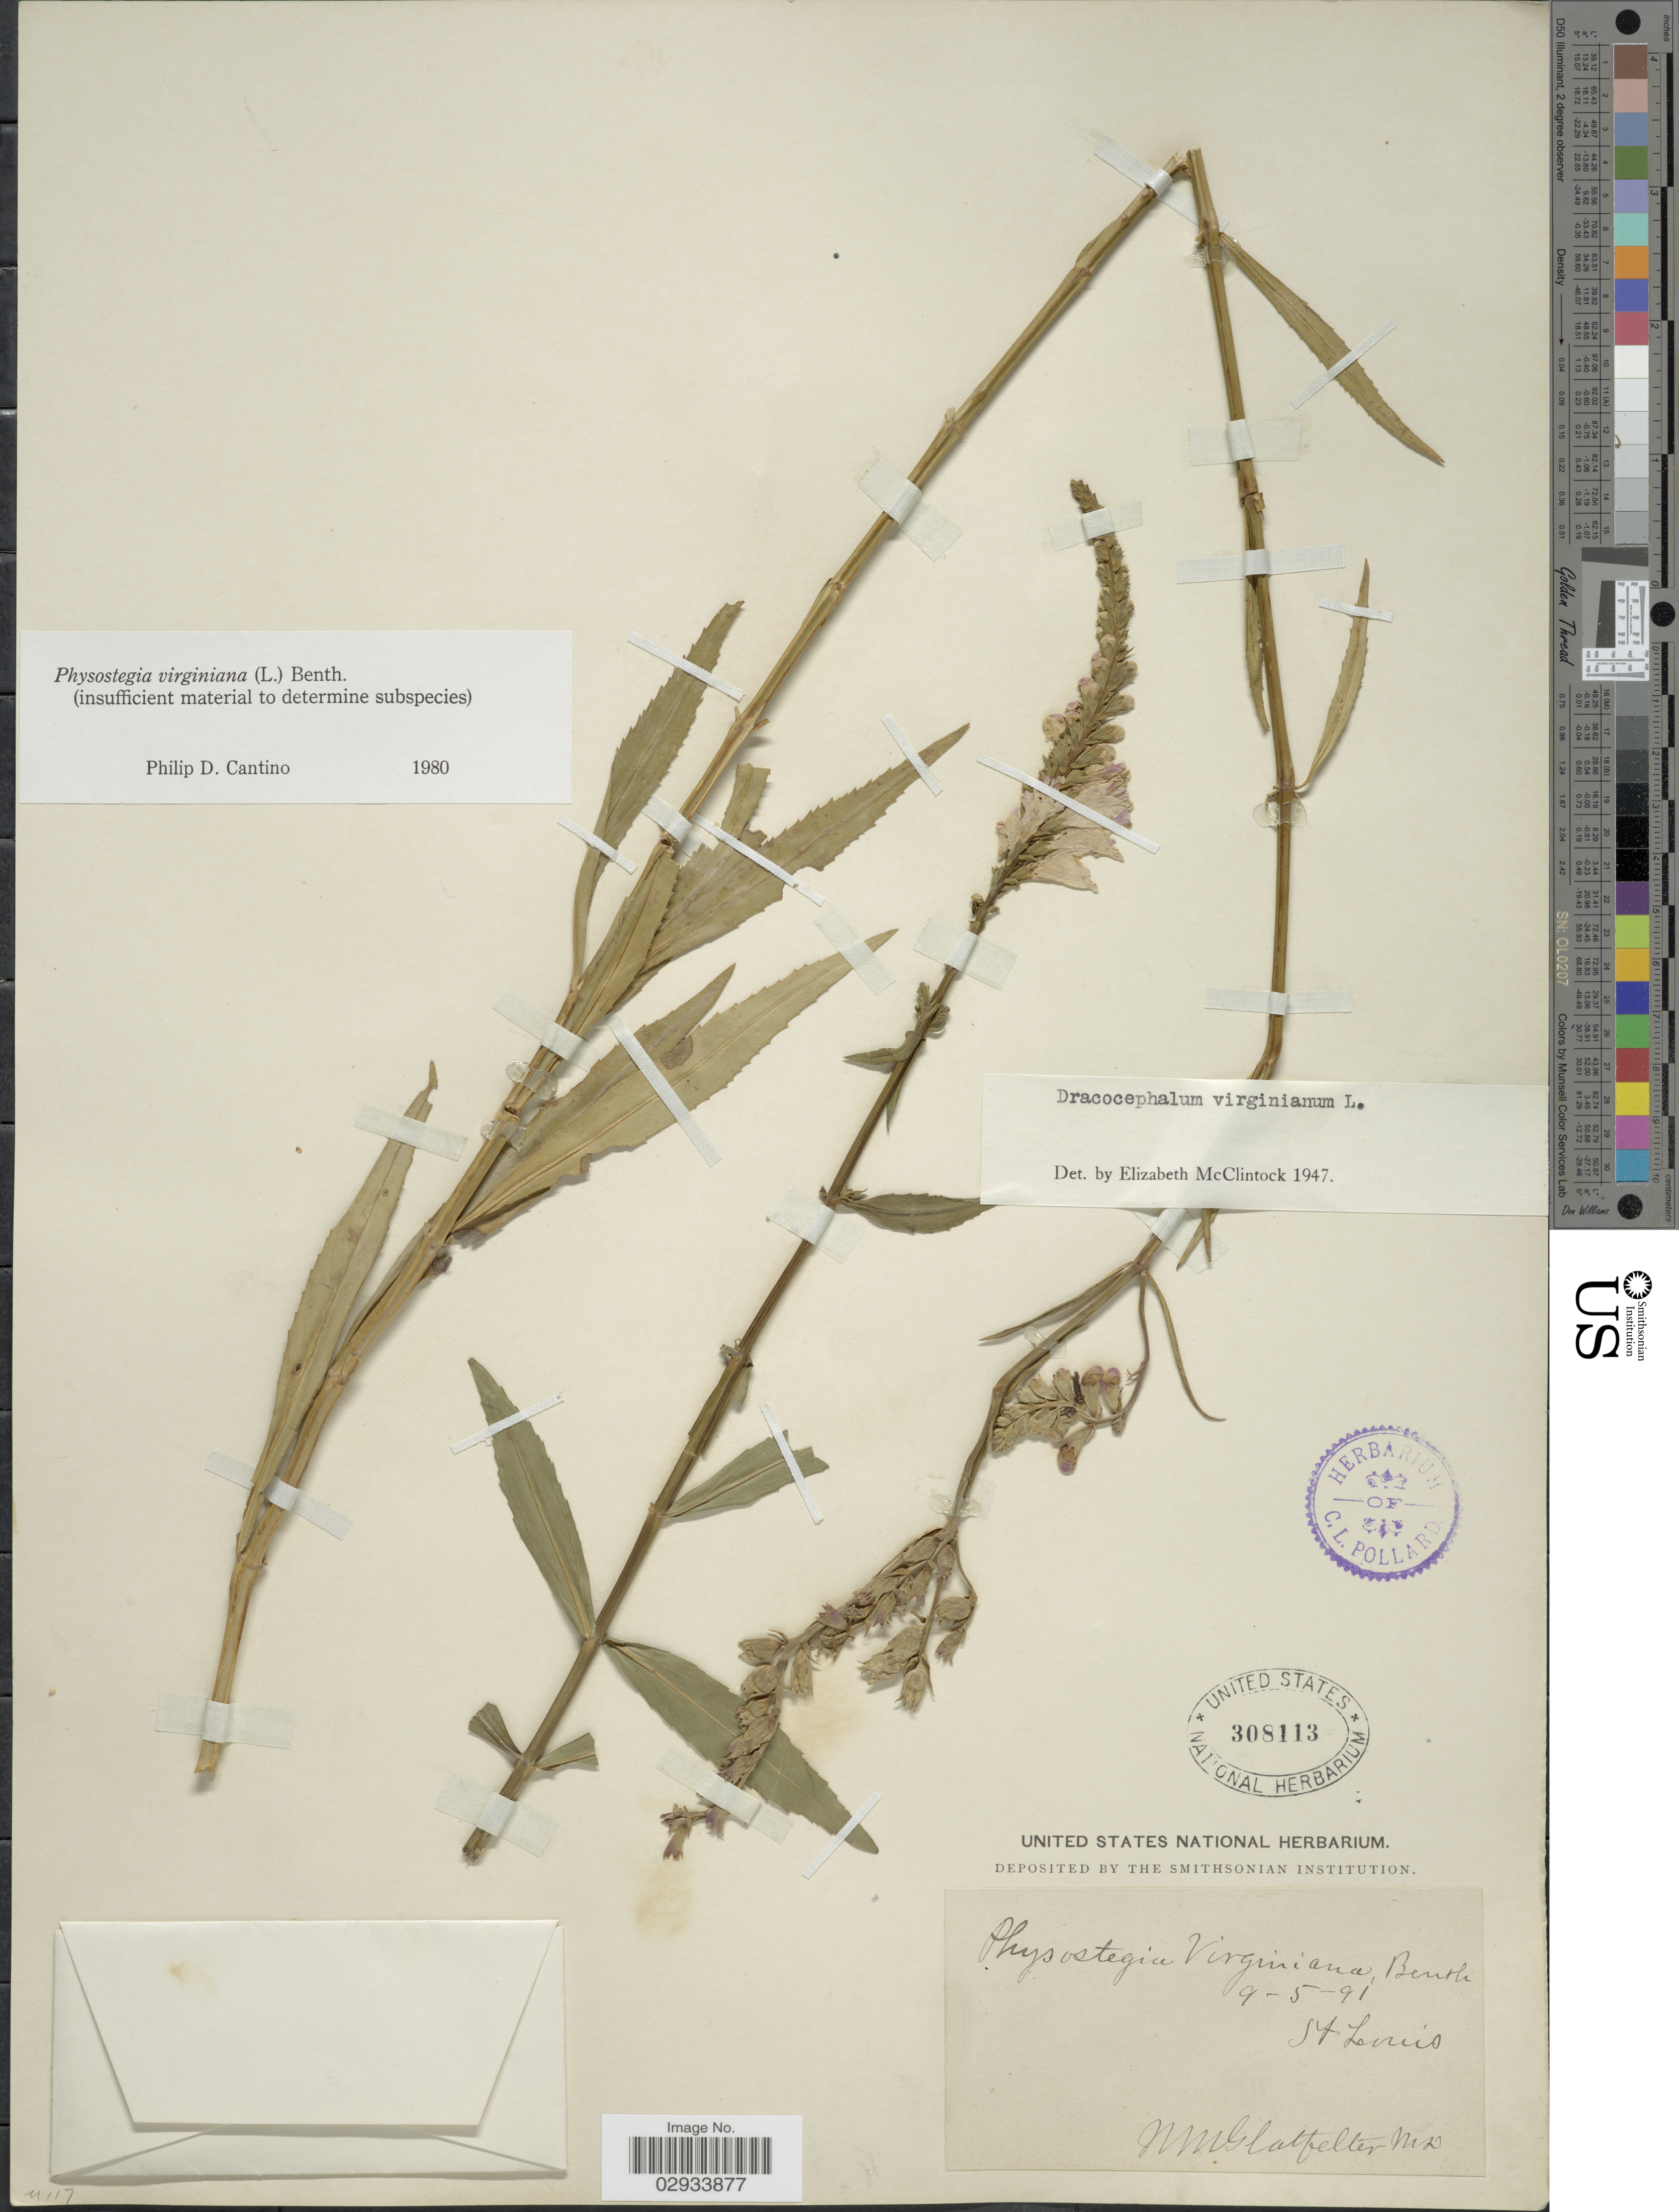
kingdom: Plantae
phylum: Tracheophyta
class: Magnoliopsida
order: Lamiales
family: Lamiaceae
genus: Physostegia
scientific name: Physostegia virginiana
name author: (L.) Benth.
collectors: N. M. Glatfelter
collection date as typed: Transcribed d/m/y: 5/9/91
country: United States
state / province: Missouri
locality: St. Louis.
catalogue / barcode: US 308113